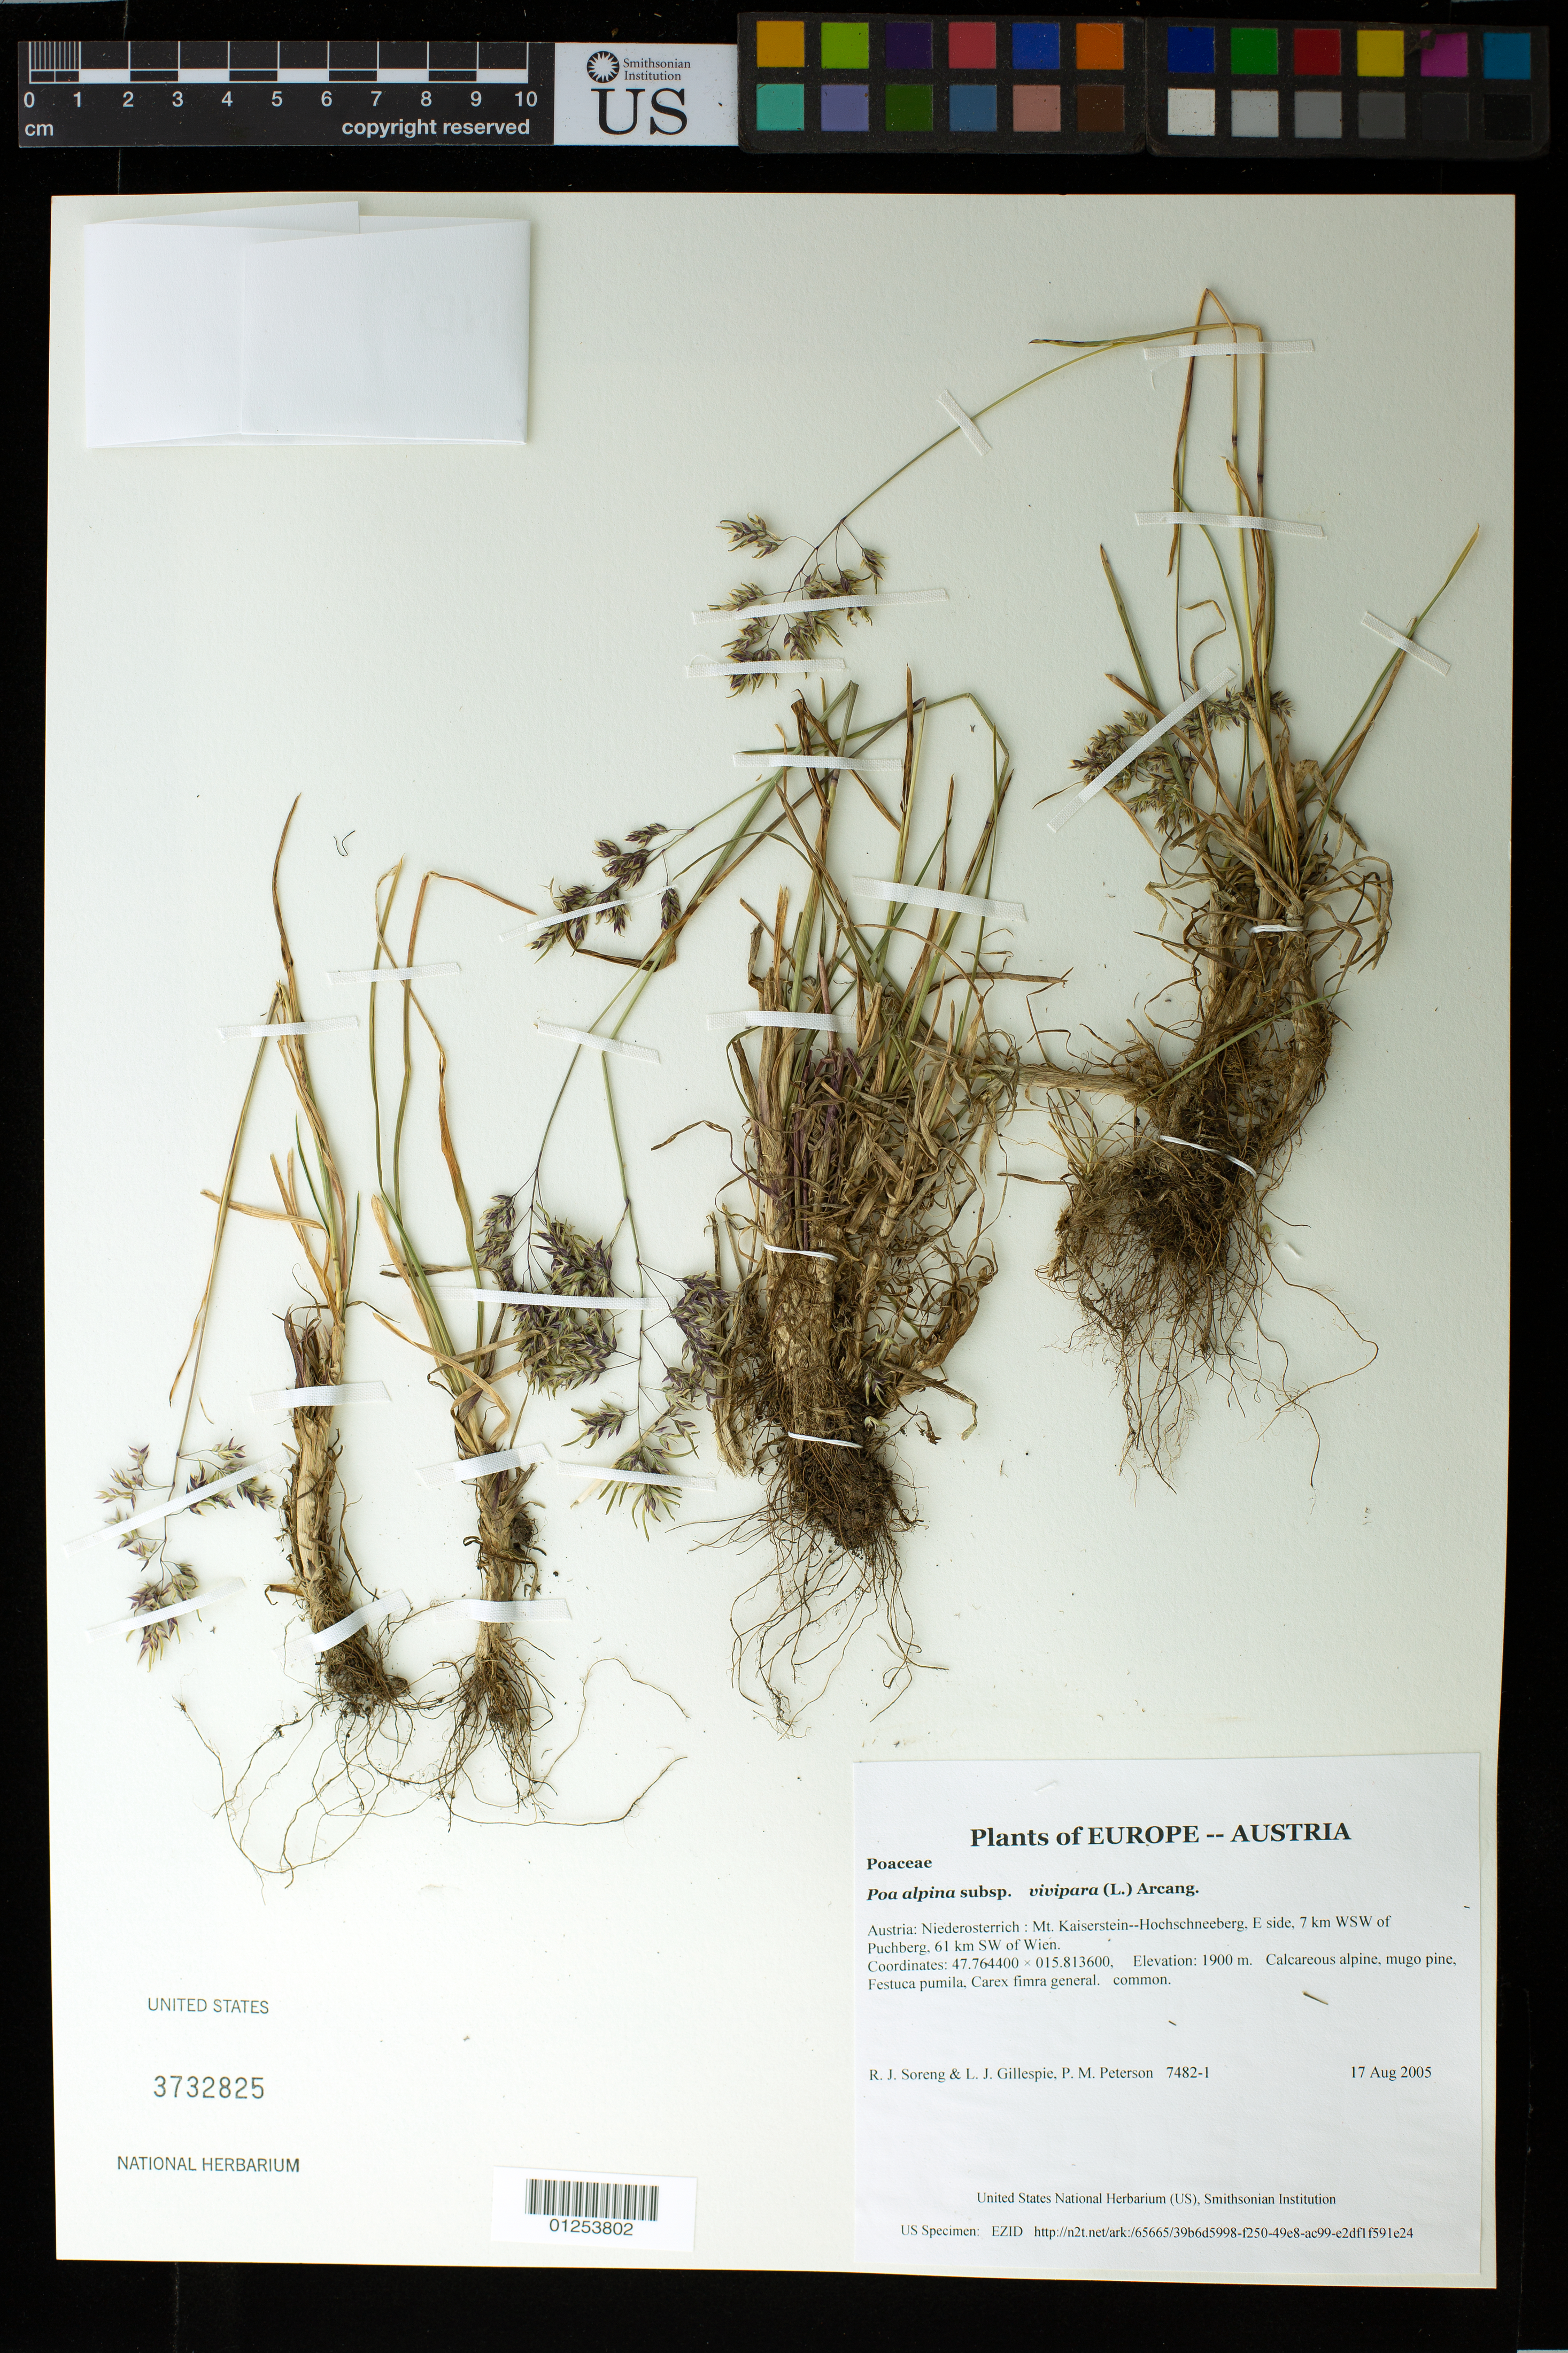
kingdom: Plantae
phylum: Tracheophyta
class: Liliopsida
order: Poales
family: Poaceae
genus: Poa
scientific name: Poa alpina subsp. vivipara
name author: (L.) Arcang.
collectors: R. J. Soreng, L. J. Gillespie & P. M. Peterson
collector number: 7482-1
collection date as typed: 17 Aug 2005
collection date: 2005-08-17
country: Austria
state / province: Niederosterreich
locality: Mt. Kaiserstein--Hochschneeberg, E side, 7 km WSW of Puchberg, 61 km SW of Wien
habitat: Calcareous alpine, mugo pine, Festuca pumila, Carex fimra general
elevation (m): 1900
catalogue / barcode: US 3732825